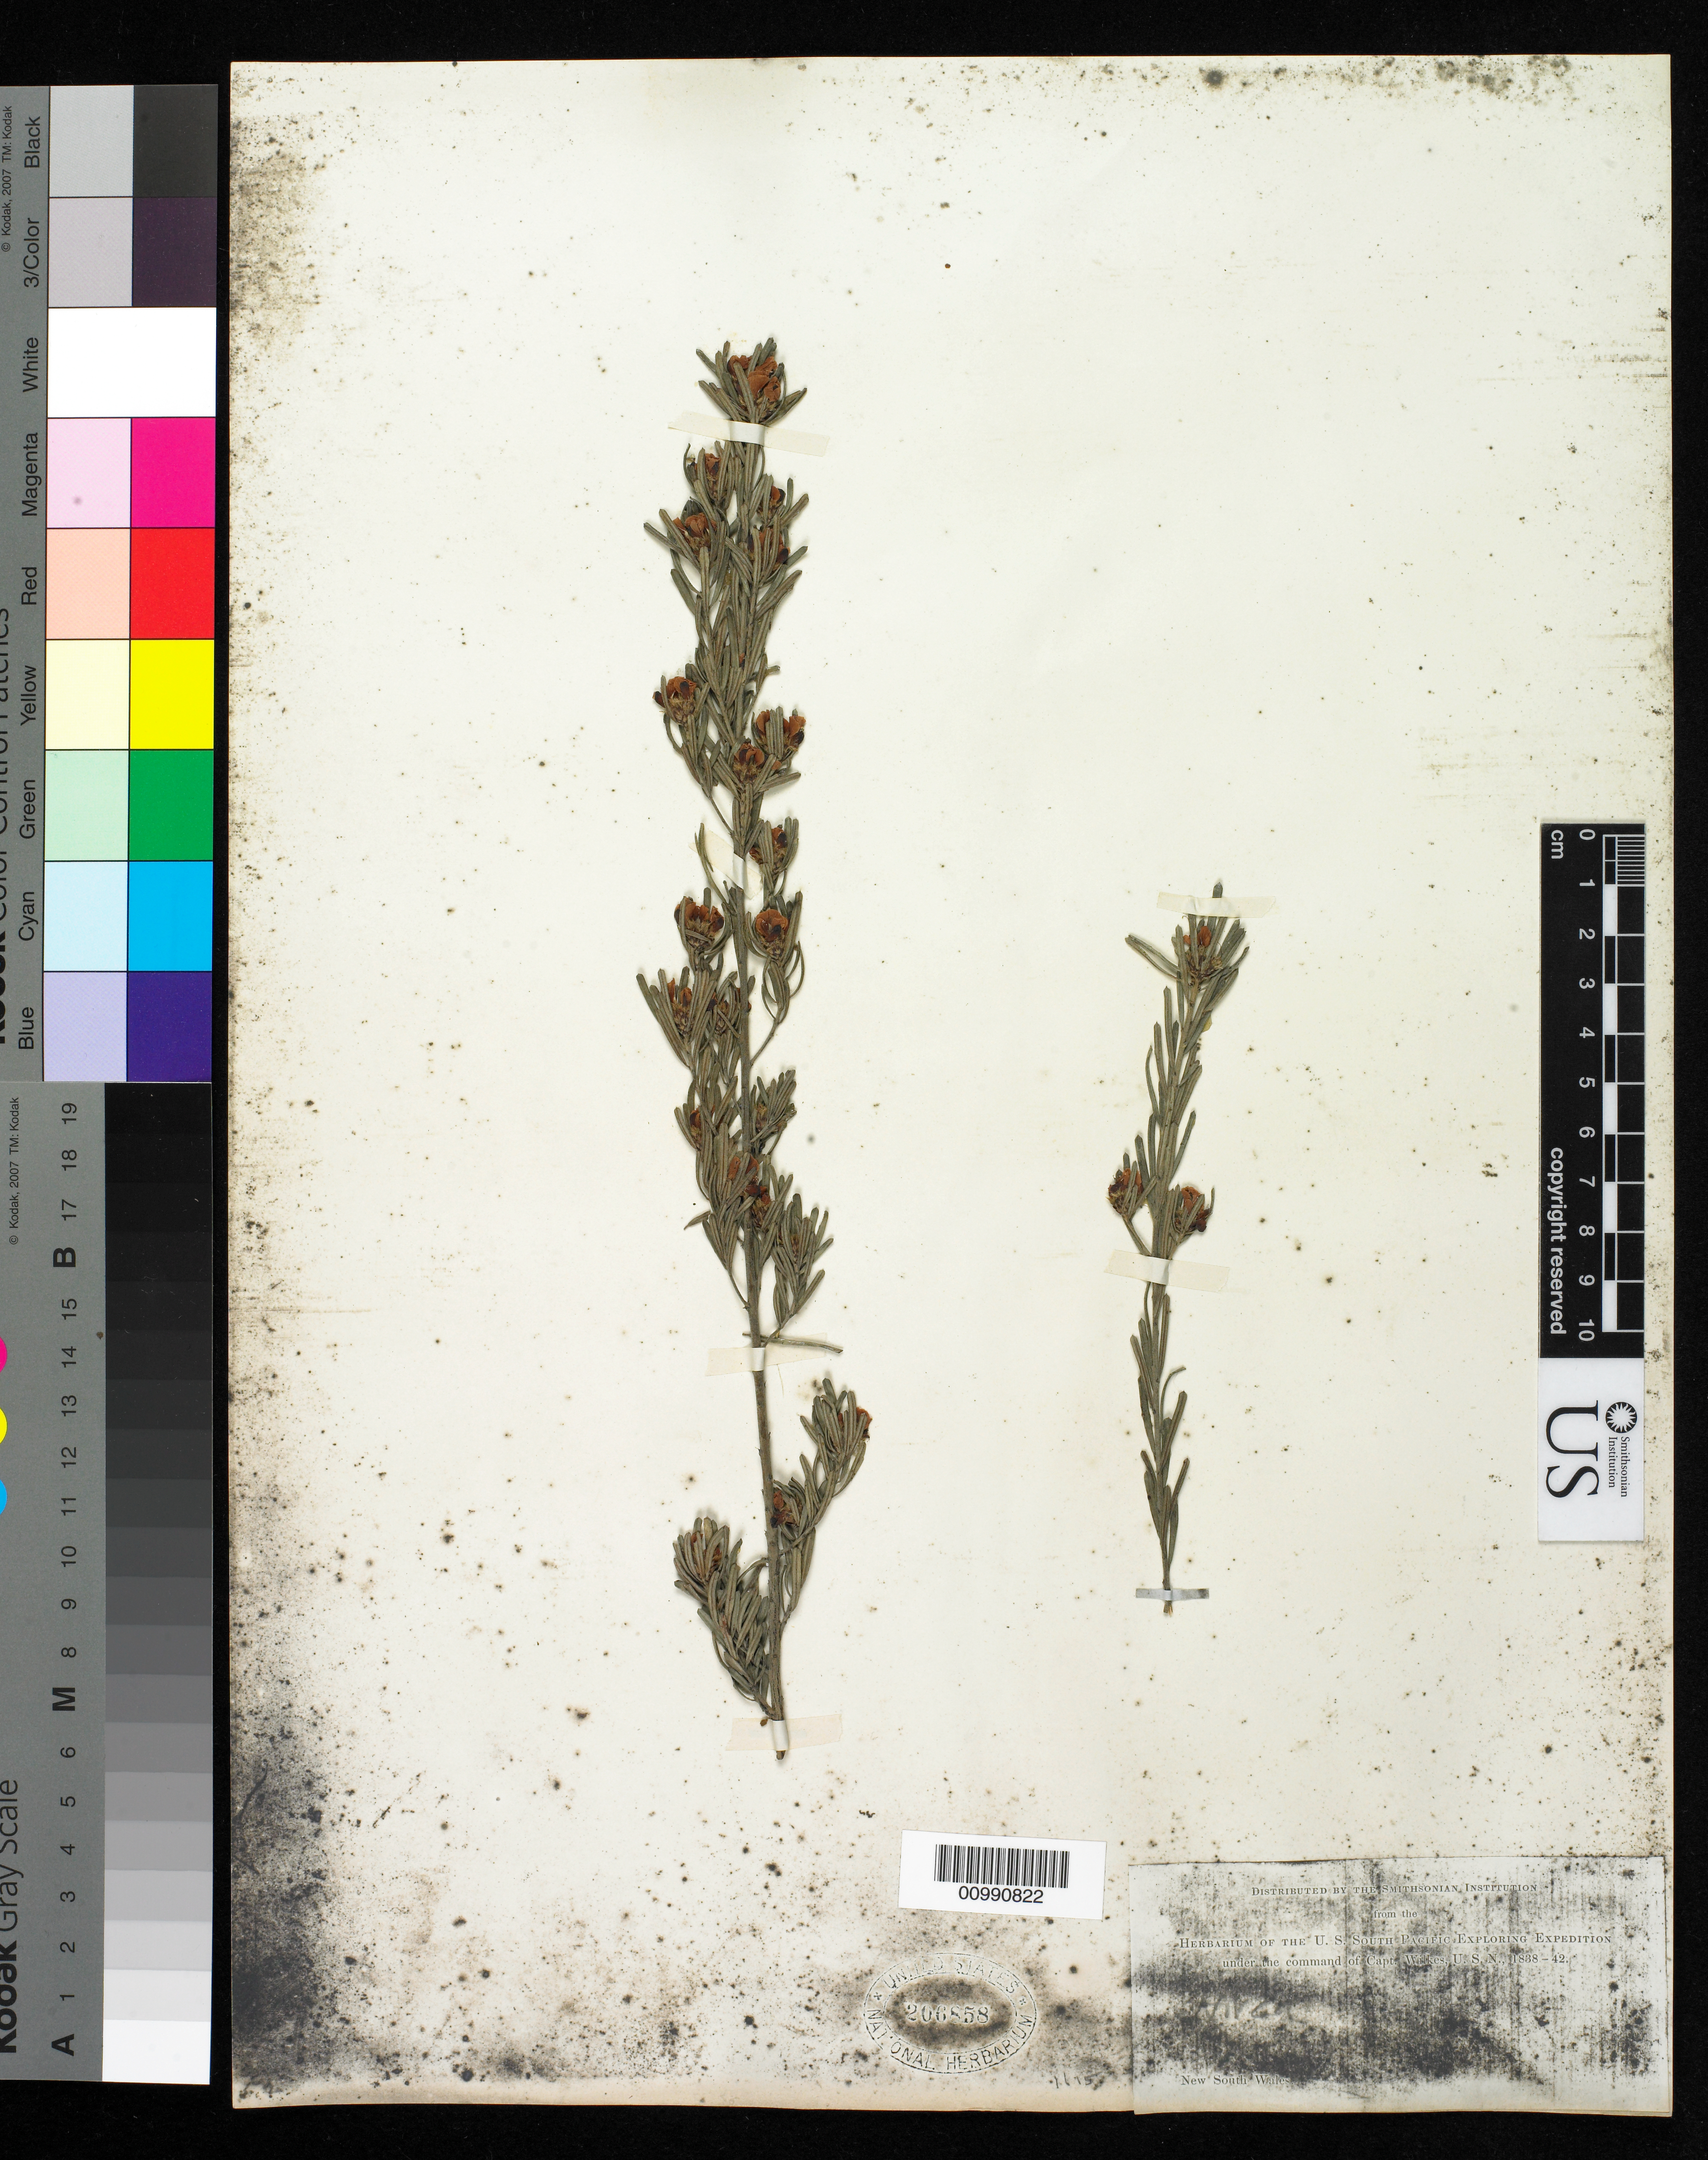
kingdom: Plantae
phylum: Tracheophyta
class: Magnoliopsida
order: Fabales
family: Fabaceae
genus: Hovea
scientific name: Hovea sp.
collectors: Wilkes Explor. Exped.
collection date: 1838/1842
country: Australia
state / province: New South Wales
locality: New South Wales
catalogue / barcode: US 206858